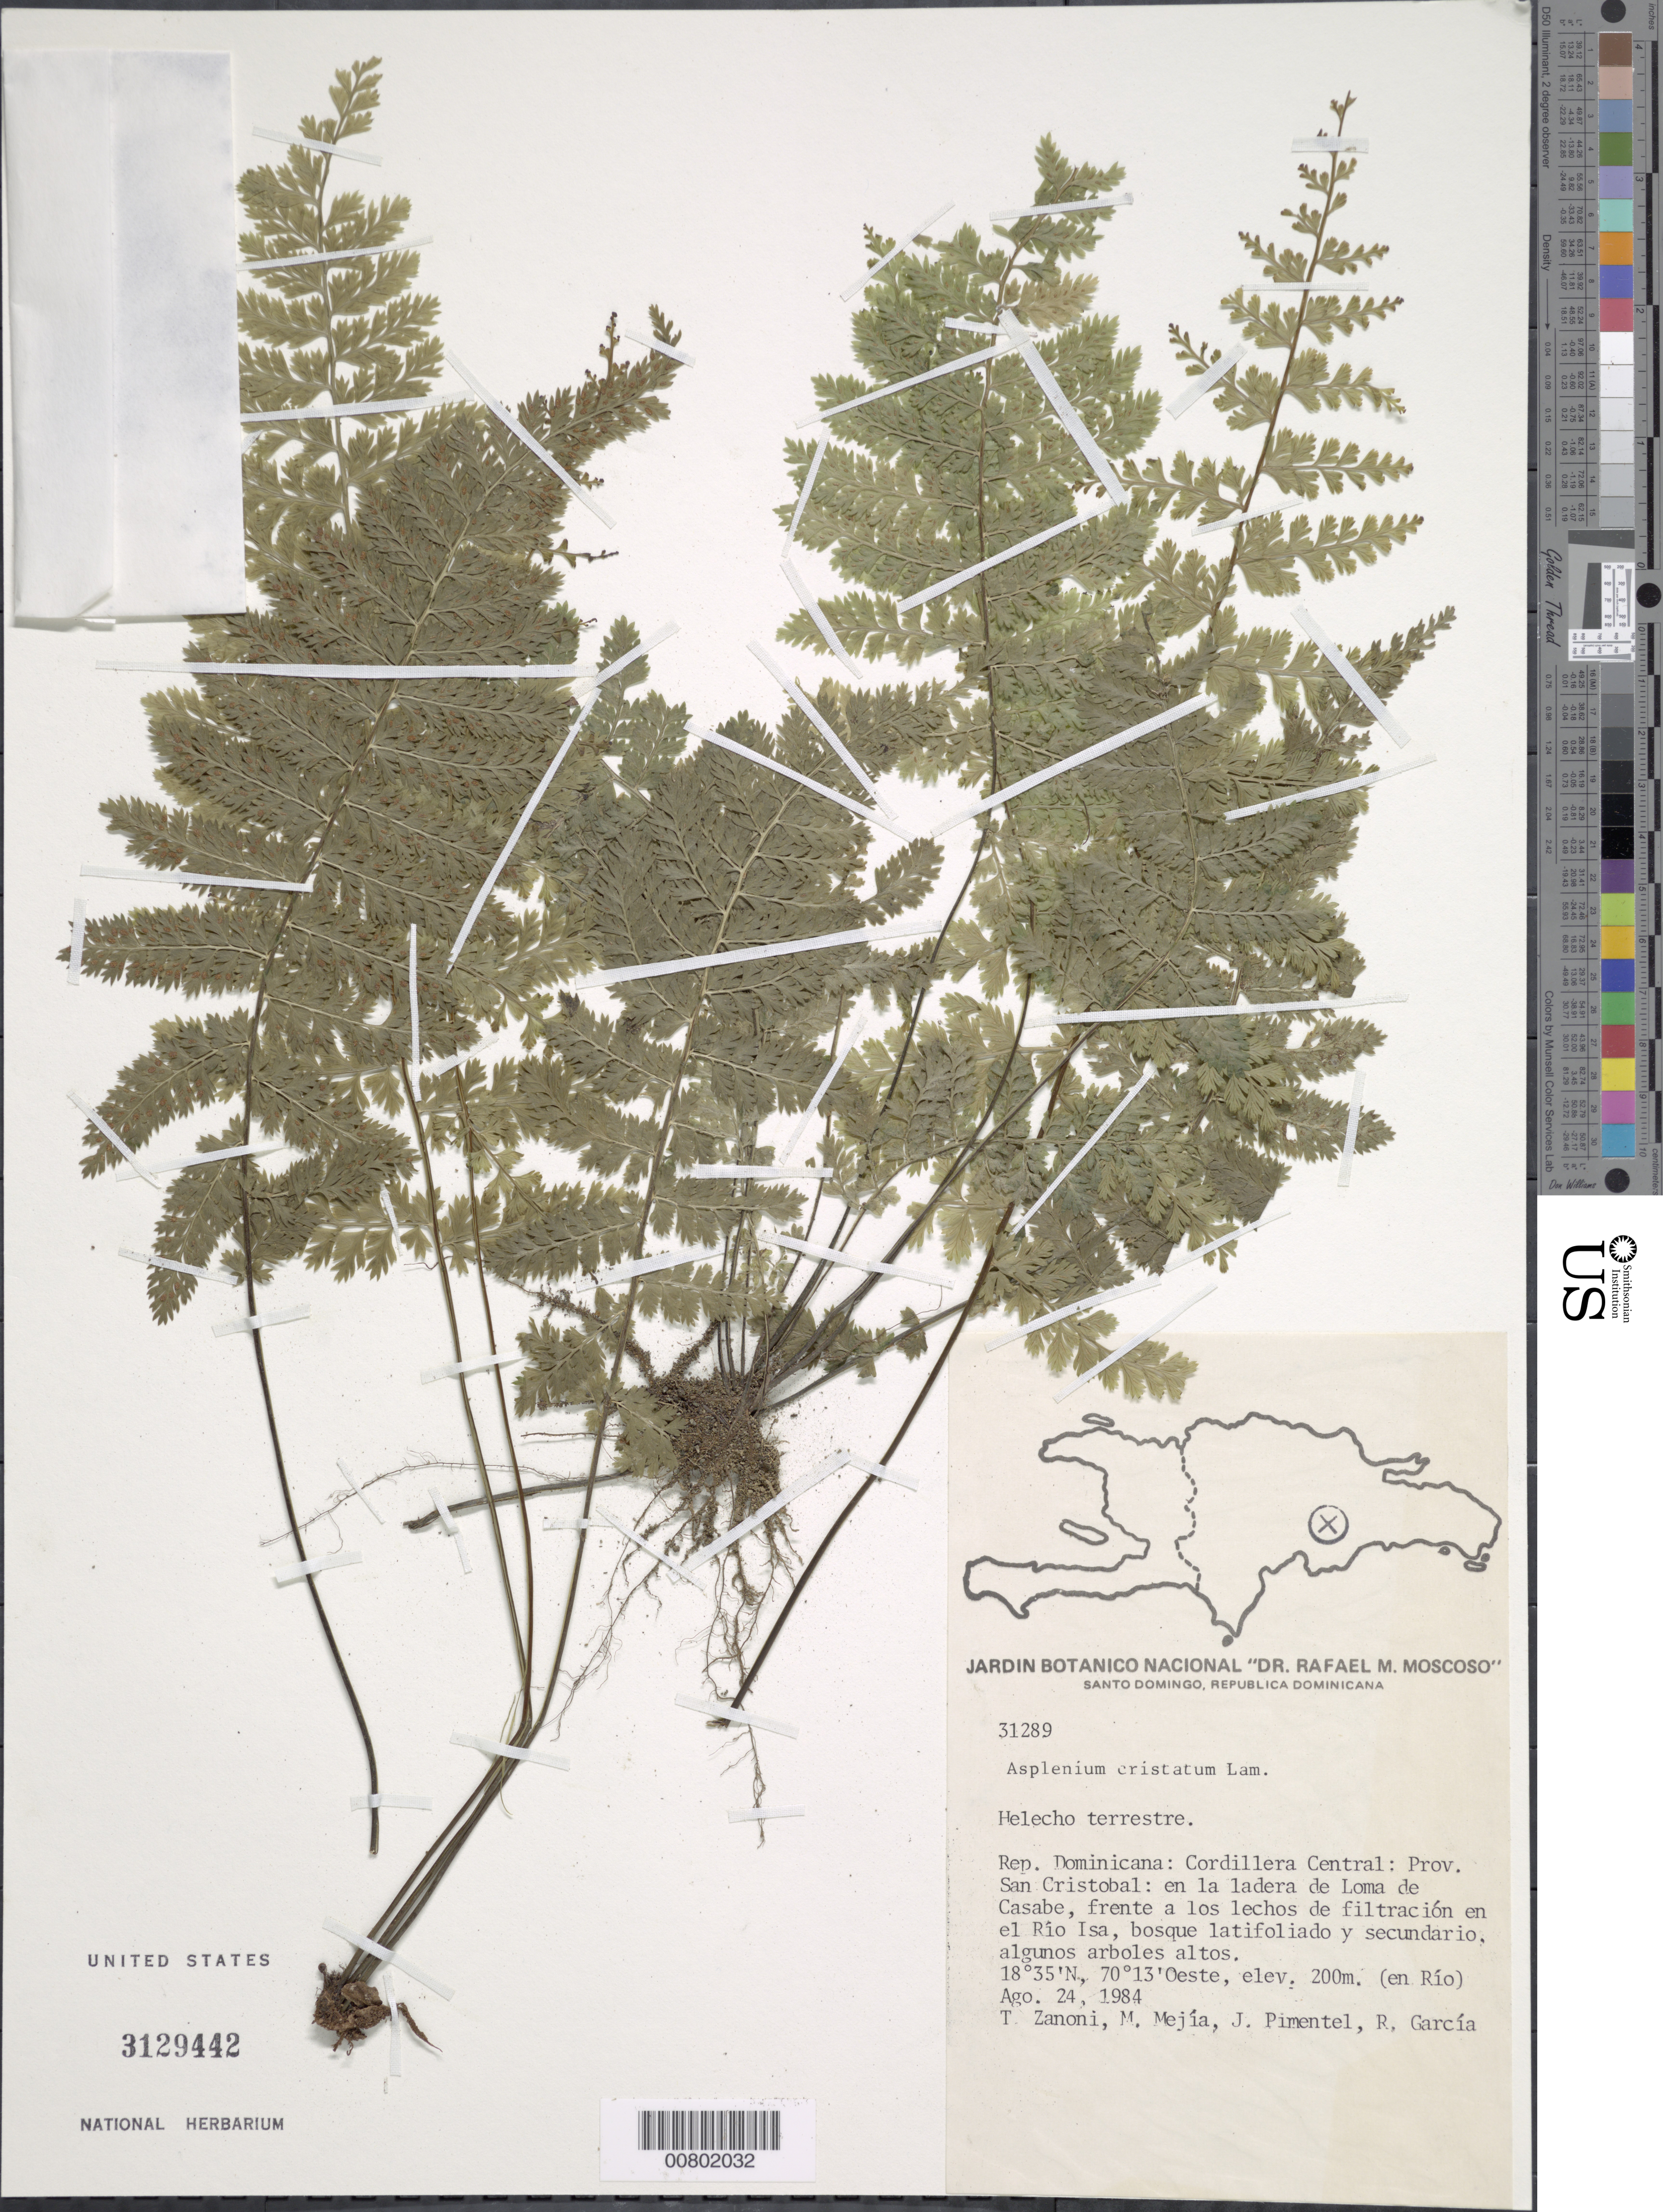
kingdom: Plantae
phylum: Tracheophyta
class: Polypodiopsida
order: Polypodiales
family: Aspleniaceae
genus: Asplenium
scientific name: Asplenium cristatum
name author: Lam.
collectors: T. A. Zanoni, M. Mejia, J. Pimentel & R. G. García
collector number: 31289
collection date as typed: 24 Aug 1984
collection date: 1984-08-24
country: Dominican Republic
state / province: San Cristobal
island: Hispaniola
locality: Cordillera Central; Loma de Casabe, Río Isa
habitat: Bosque latifoliado y secundario, algunos arboles altos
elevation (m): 200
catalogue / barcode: US 3129442